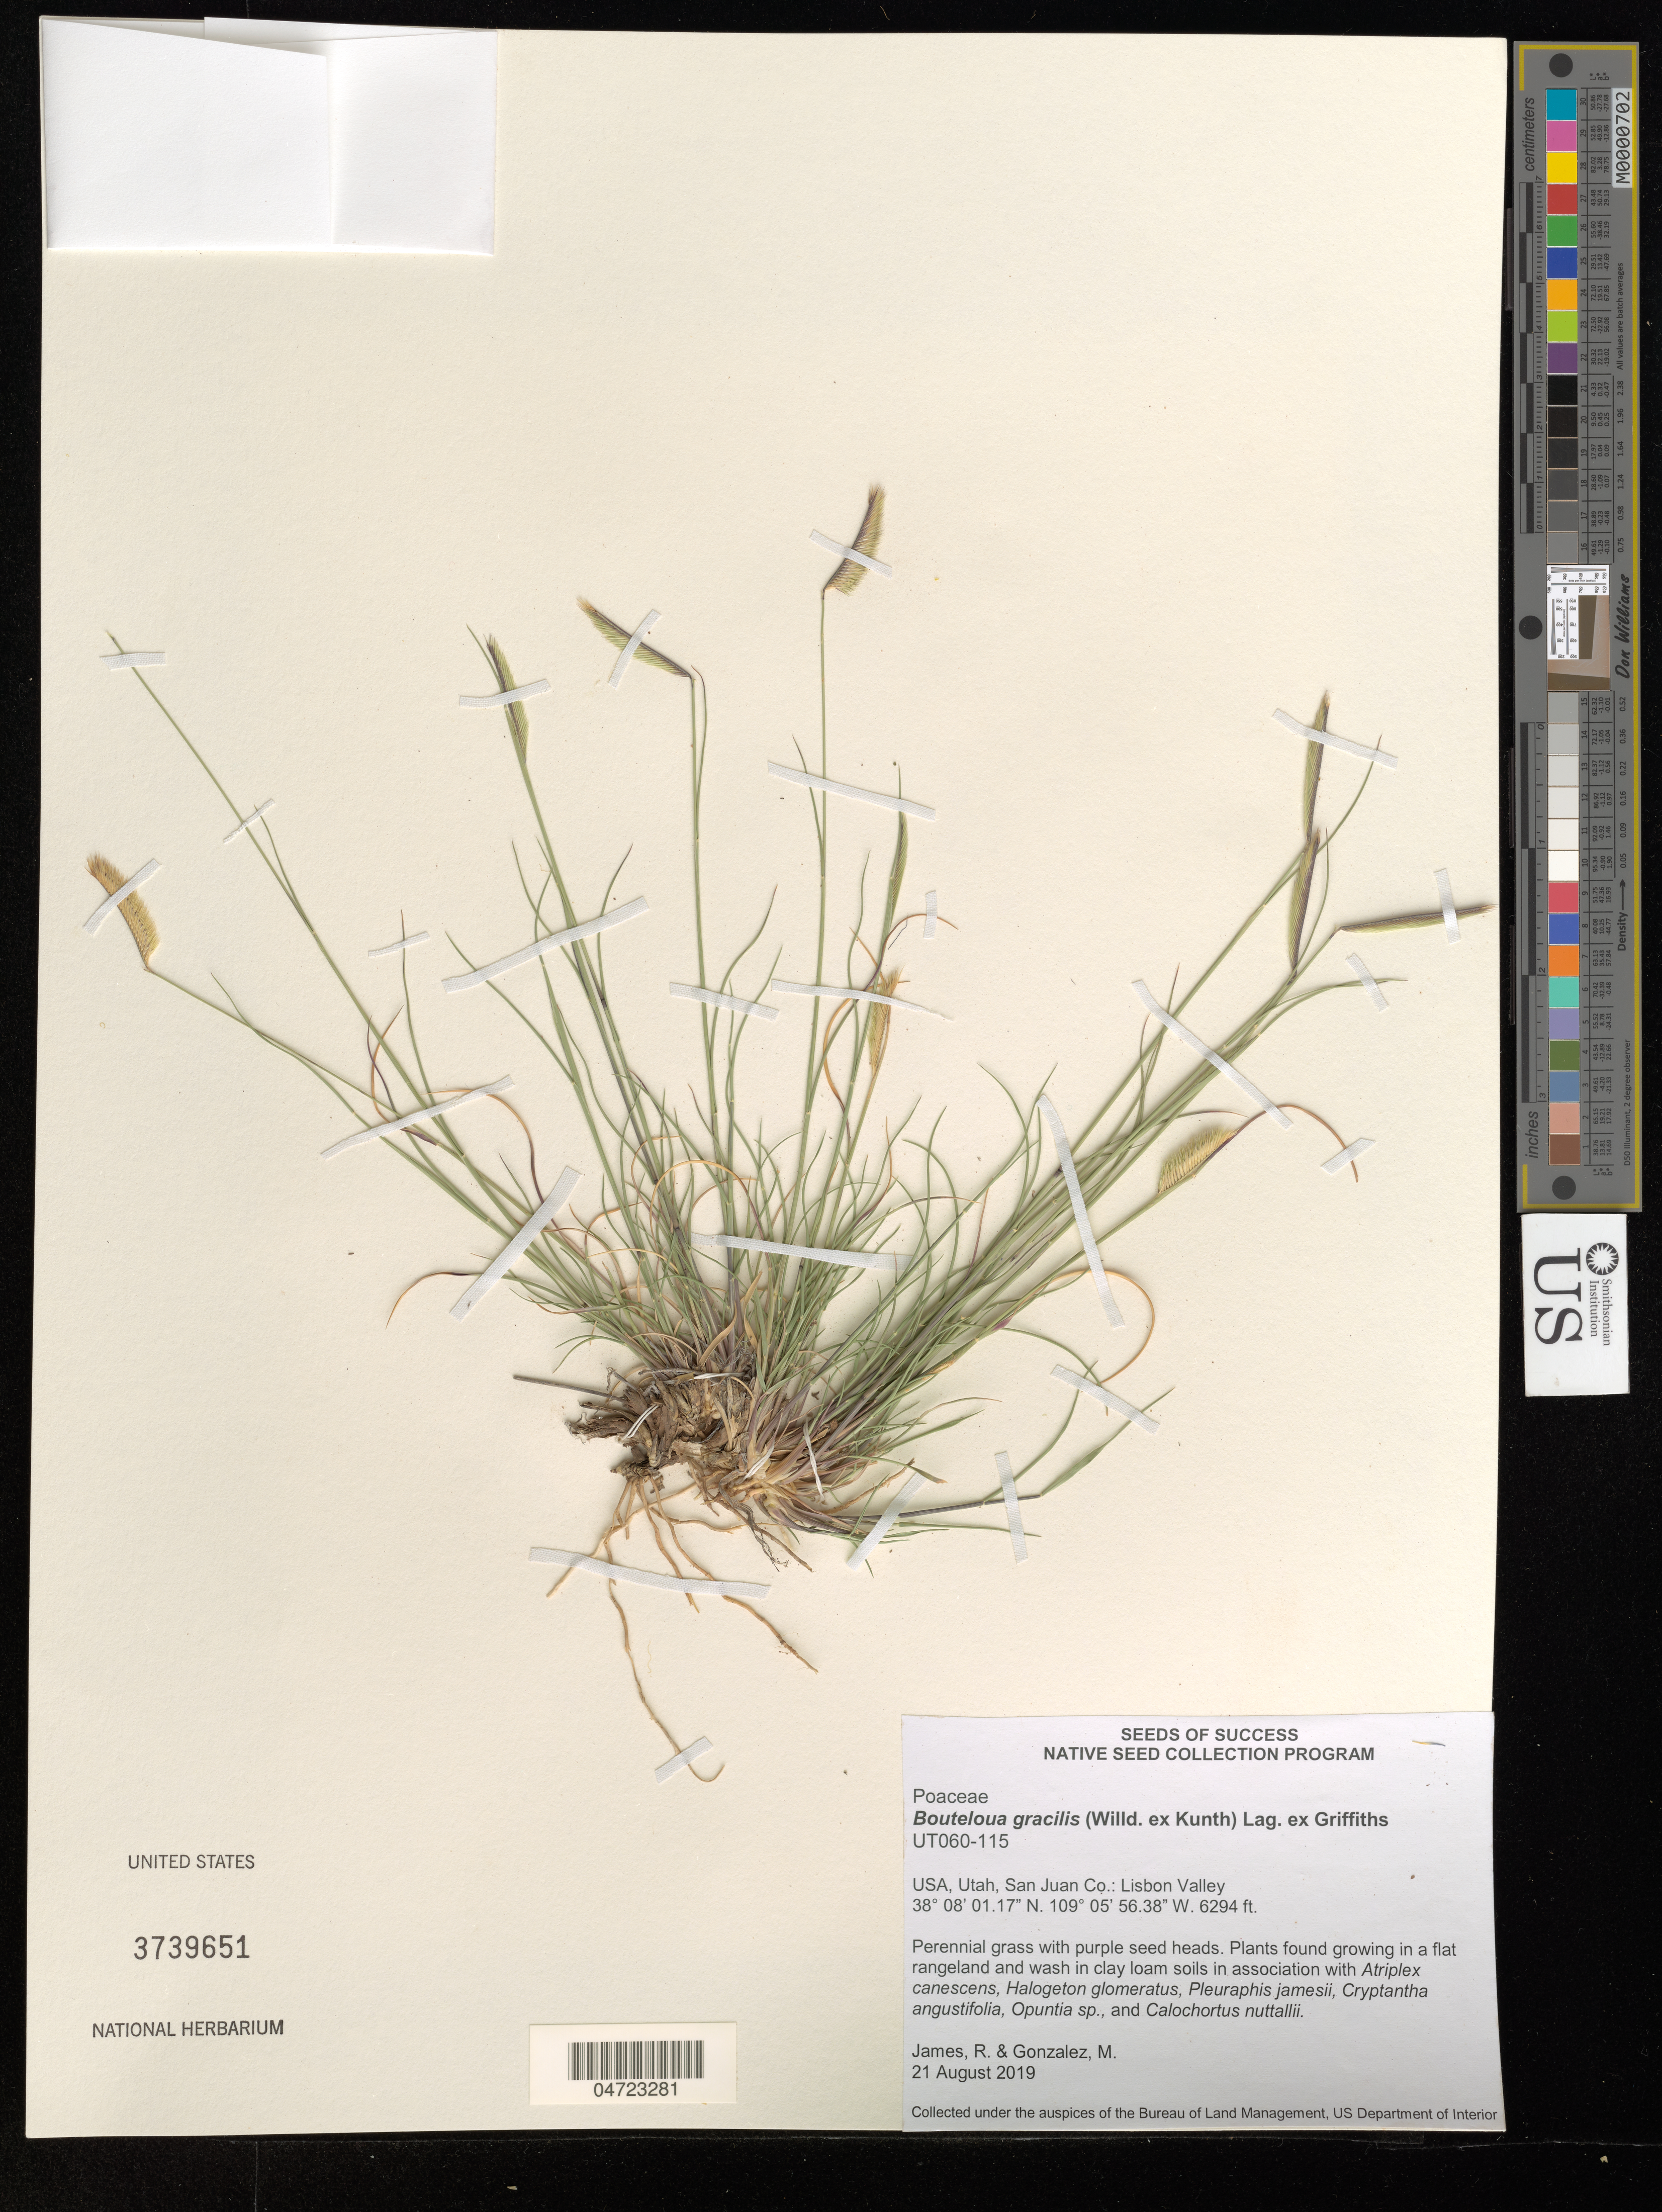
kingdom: Plantae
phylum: Tracheophyta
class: Liliopsida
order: Poales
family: Poaceae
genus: Bouteloua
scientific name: Bouteloua gracilis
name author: (Kunth) Lag. ex Griffiths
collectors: R. James & M. Gonzalez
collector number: UT060-115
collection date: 2019-08-21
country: United States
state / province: Utah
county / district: San Juan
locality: San Juan Co.: Lisbon Valley.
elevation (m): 1918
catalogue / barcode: US 3739651